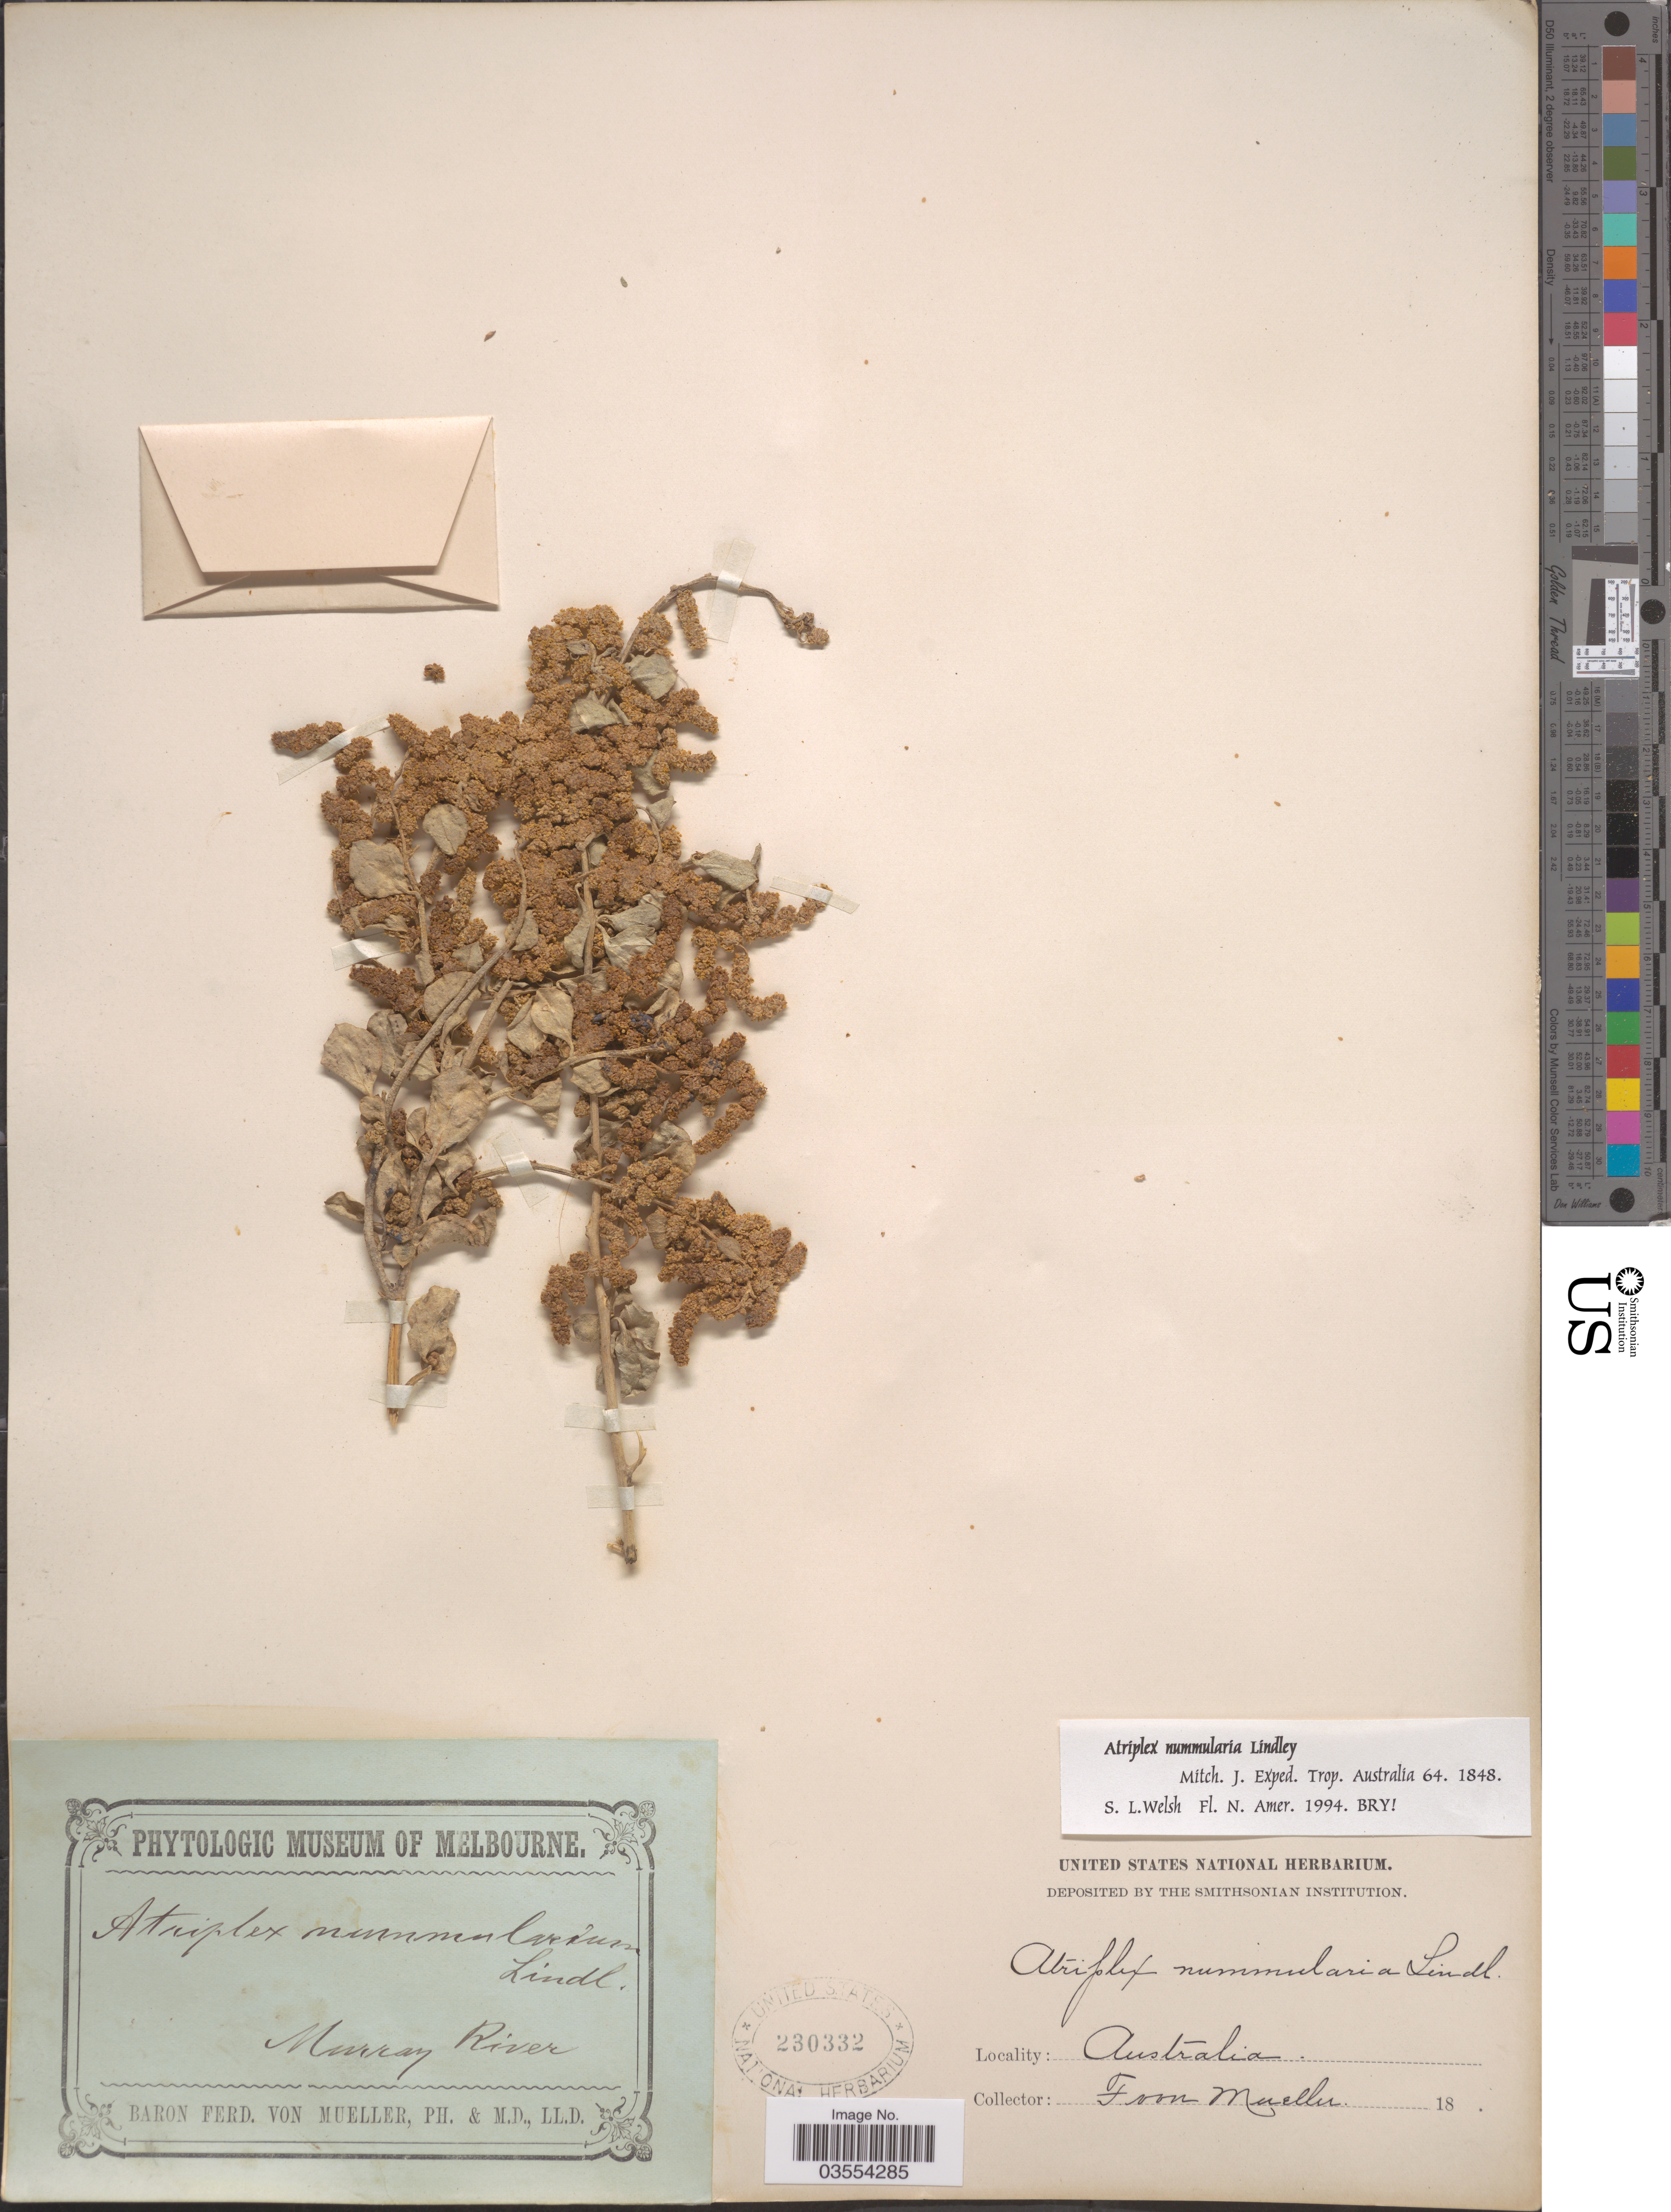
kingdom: Plantae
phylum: Tracheophyta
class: Magnoliopsida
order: Caryophyllales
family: Amaranthaceae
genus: Atriplex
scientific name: Atriplex nummularia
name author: Lindl.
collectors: F. Mueller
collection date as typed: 18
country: Australia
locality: Murray River.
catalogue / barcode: US 230332